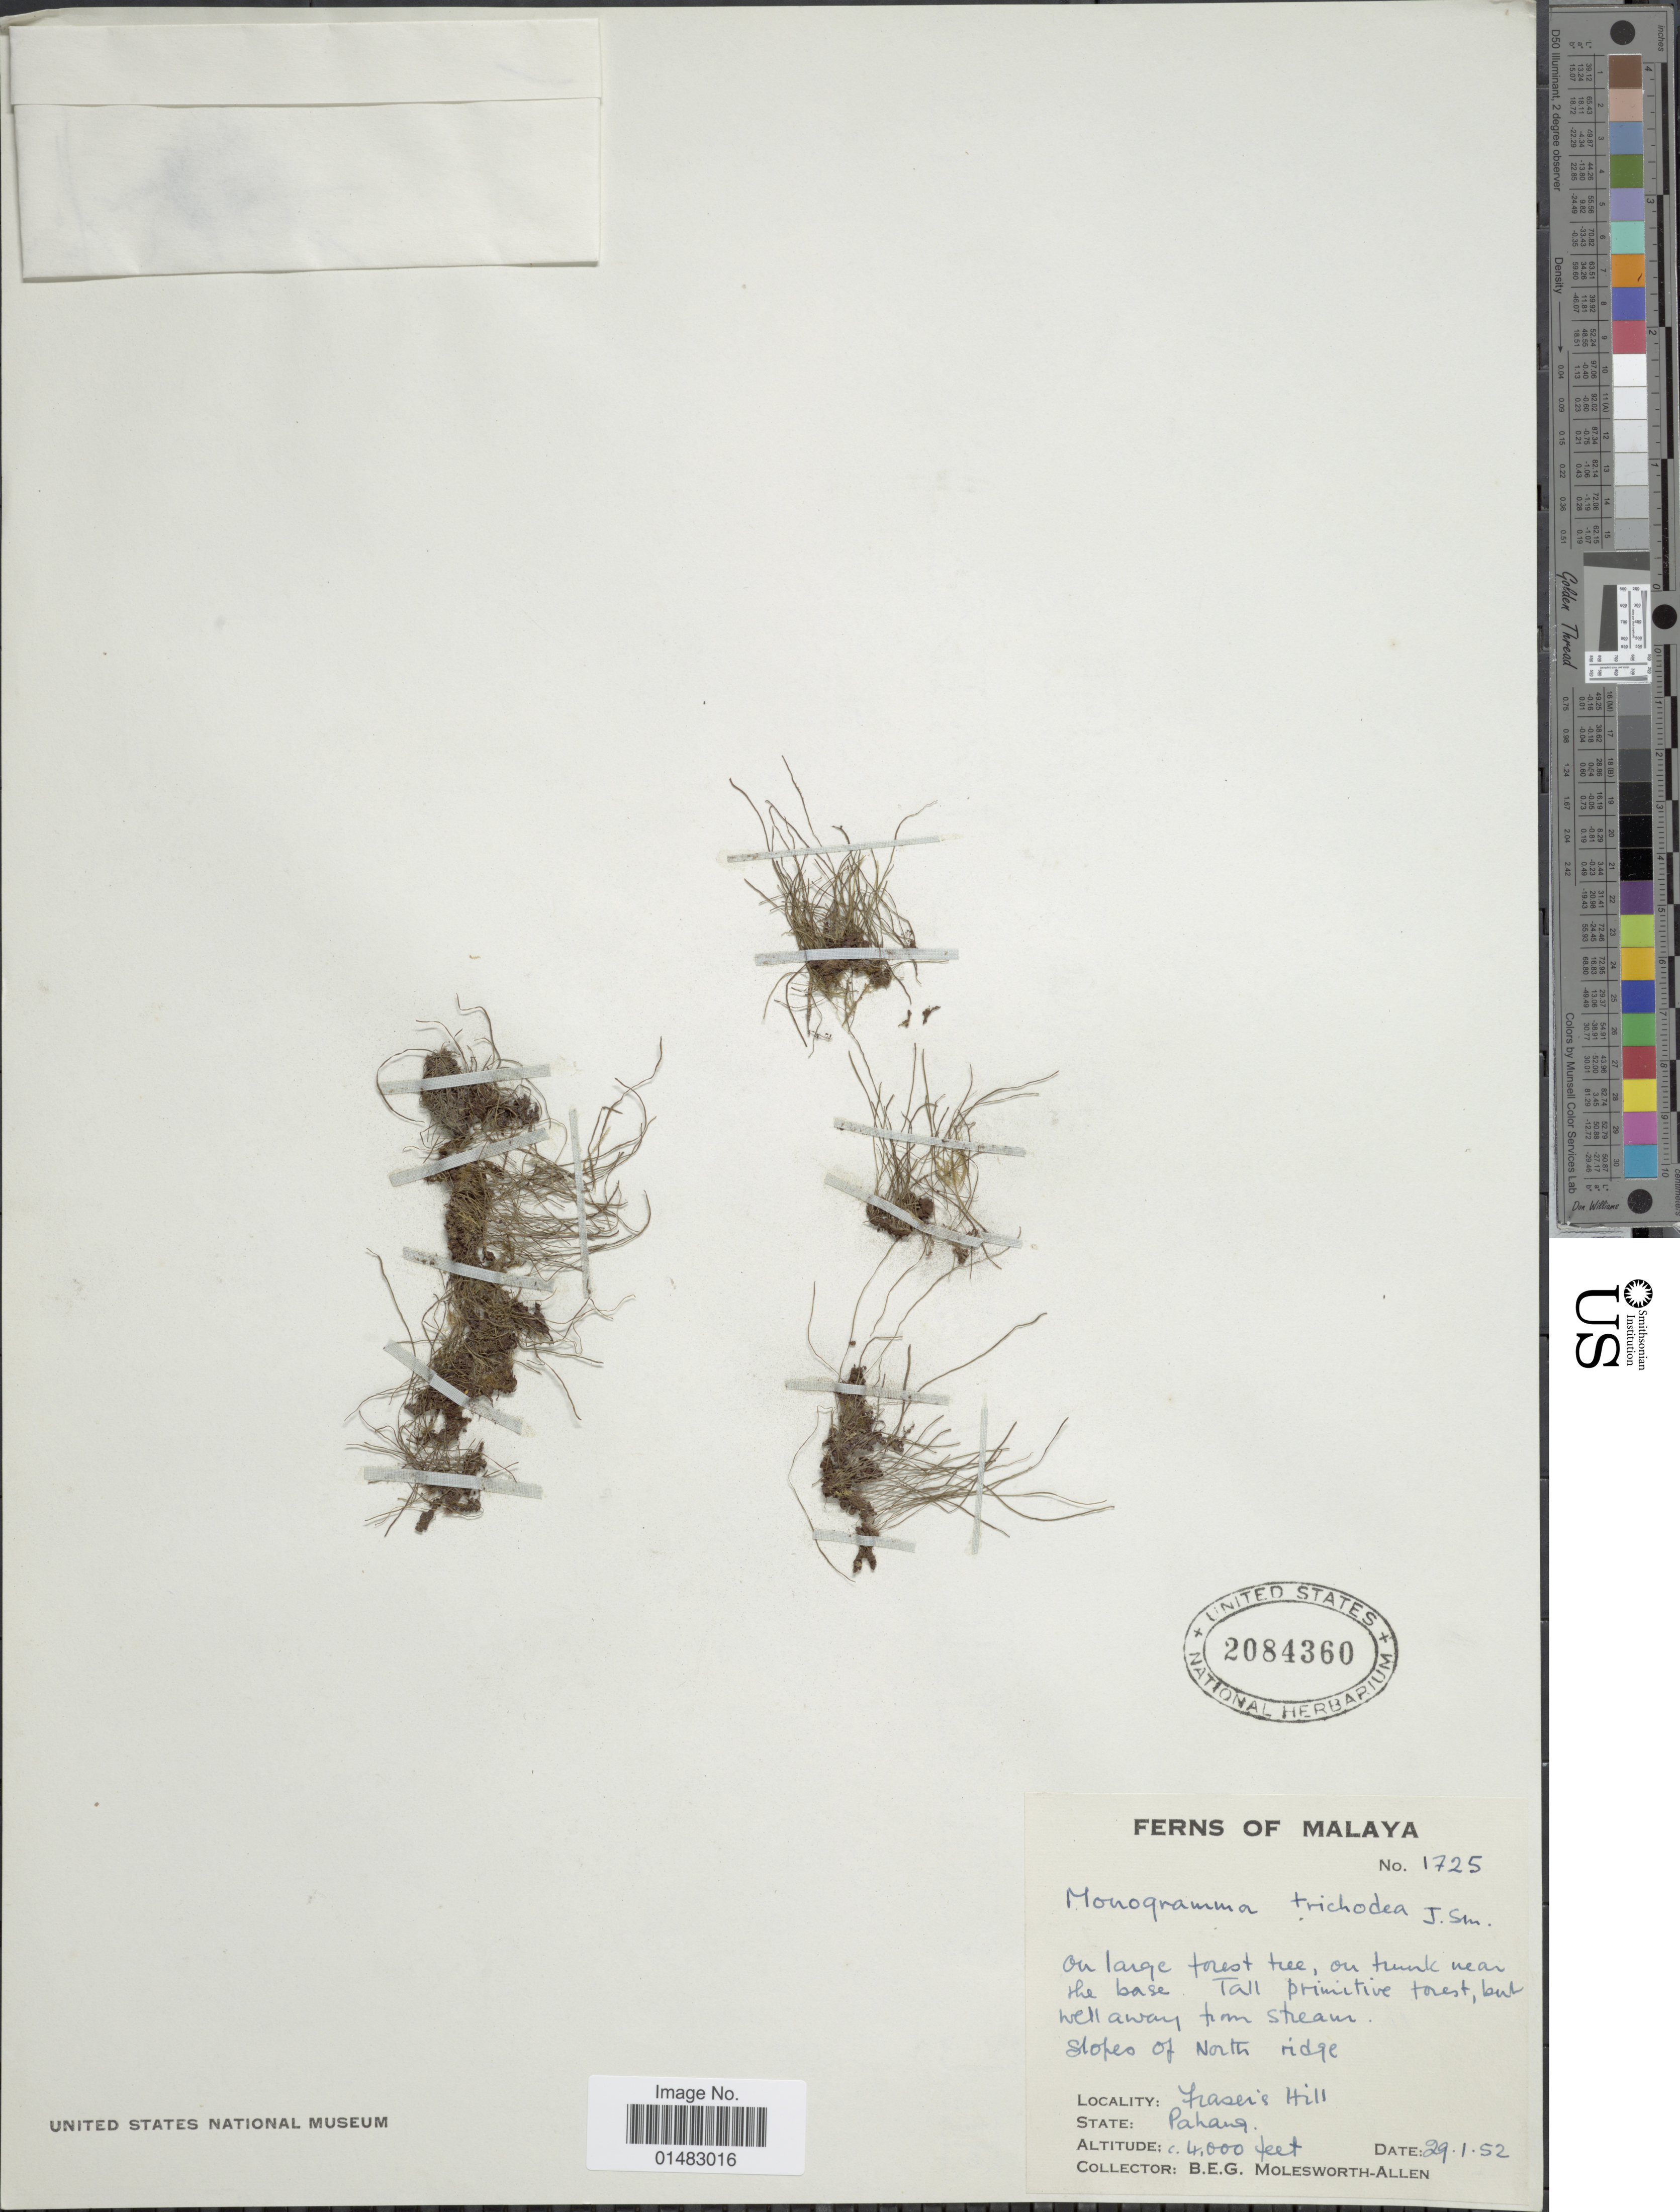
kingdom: Plantae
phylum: Tracheophyta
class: Polypodiopsida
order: Polypodiales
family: Pteridaceae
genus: Monogramma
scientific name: Monogramma trichoidea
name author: (Fée) Hook. & Baker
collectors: B. E. G. Molesworth-Allen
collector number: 1725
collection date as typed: Transcribed d/m/y: 29/1/52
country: Malaysia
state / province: Pahang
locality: Fraser's Hill, Slopes of North ridge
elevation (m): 1219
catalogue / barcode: US 2084360